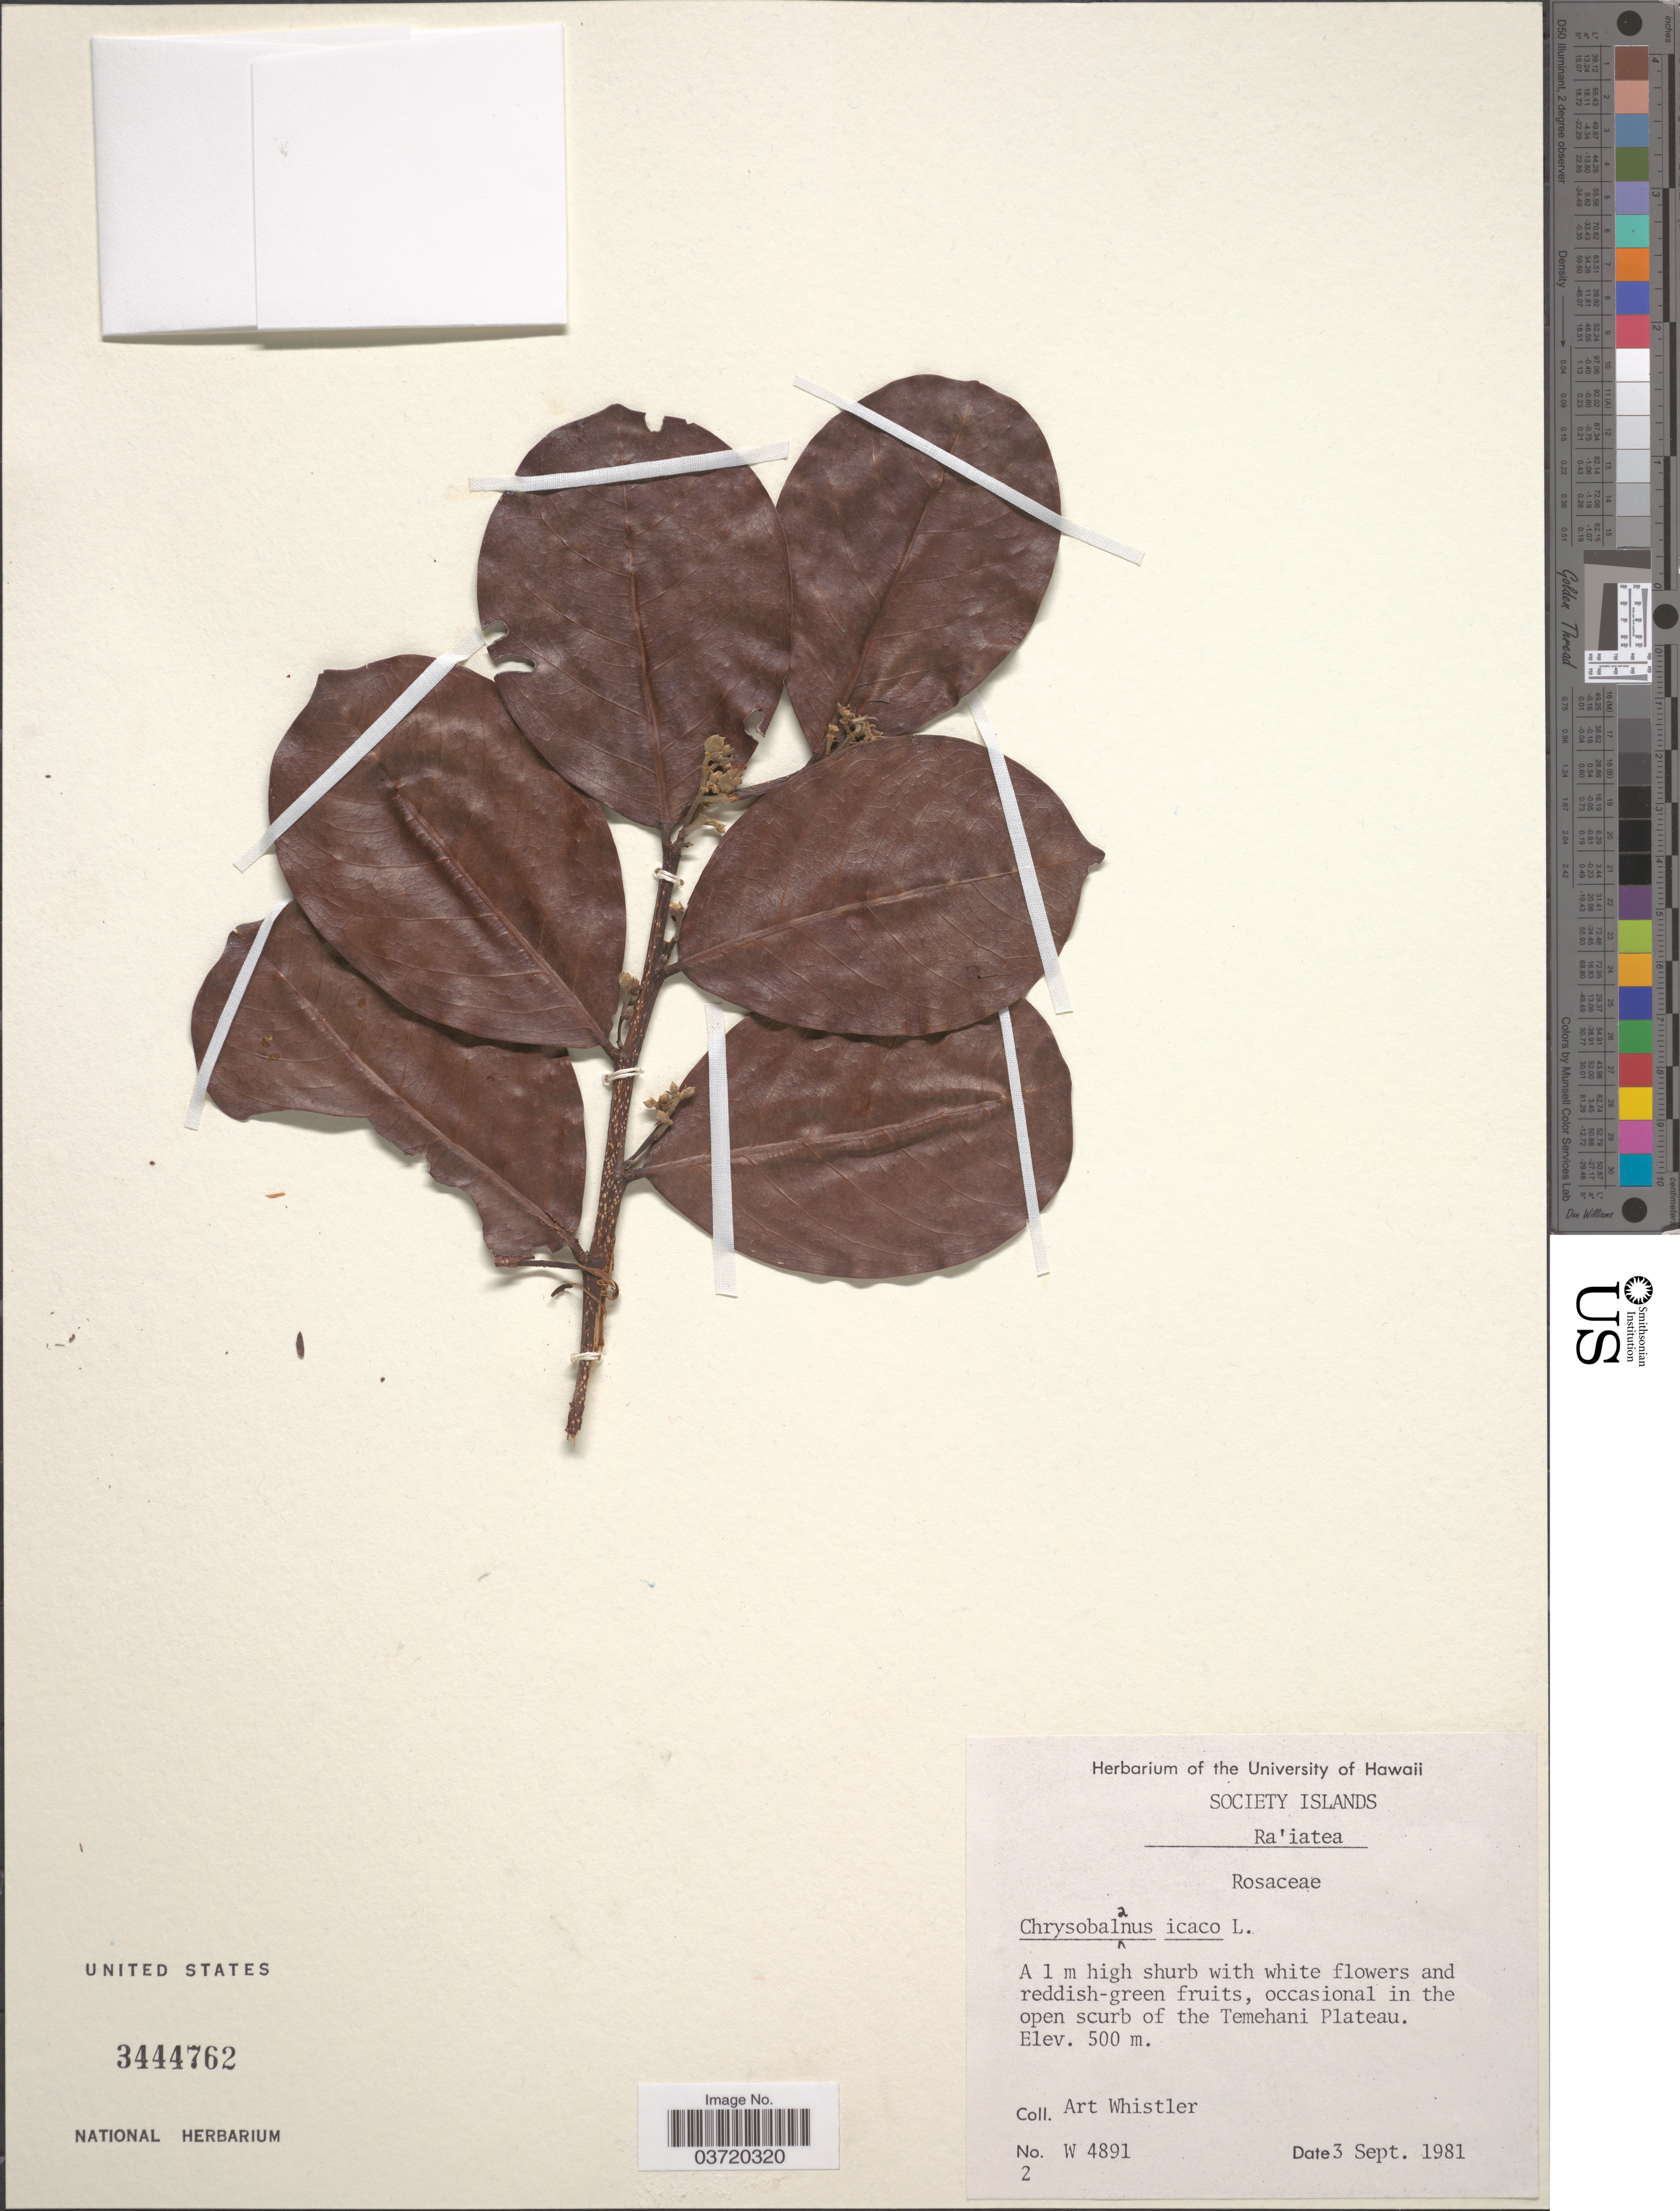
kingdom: Plantae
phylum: Tracheophyta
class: Magnoliopsida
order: Malpighiales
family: Chrysobalanaceae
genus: Chrysobalanus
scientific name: Chrysobalanus icaco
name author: L.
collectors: A. Whistler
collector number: W4891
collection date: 1981-09-03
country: French Polynesia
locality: Society Islands. Ra'iatea. In the open scurb of the Temehani Plateau.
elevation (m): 500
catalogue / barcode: US 3444762